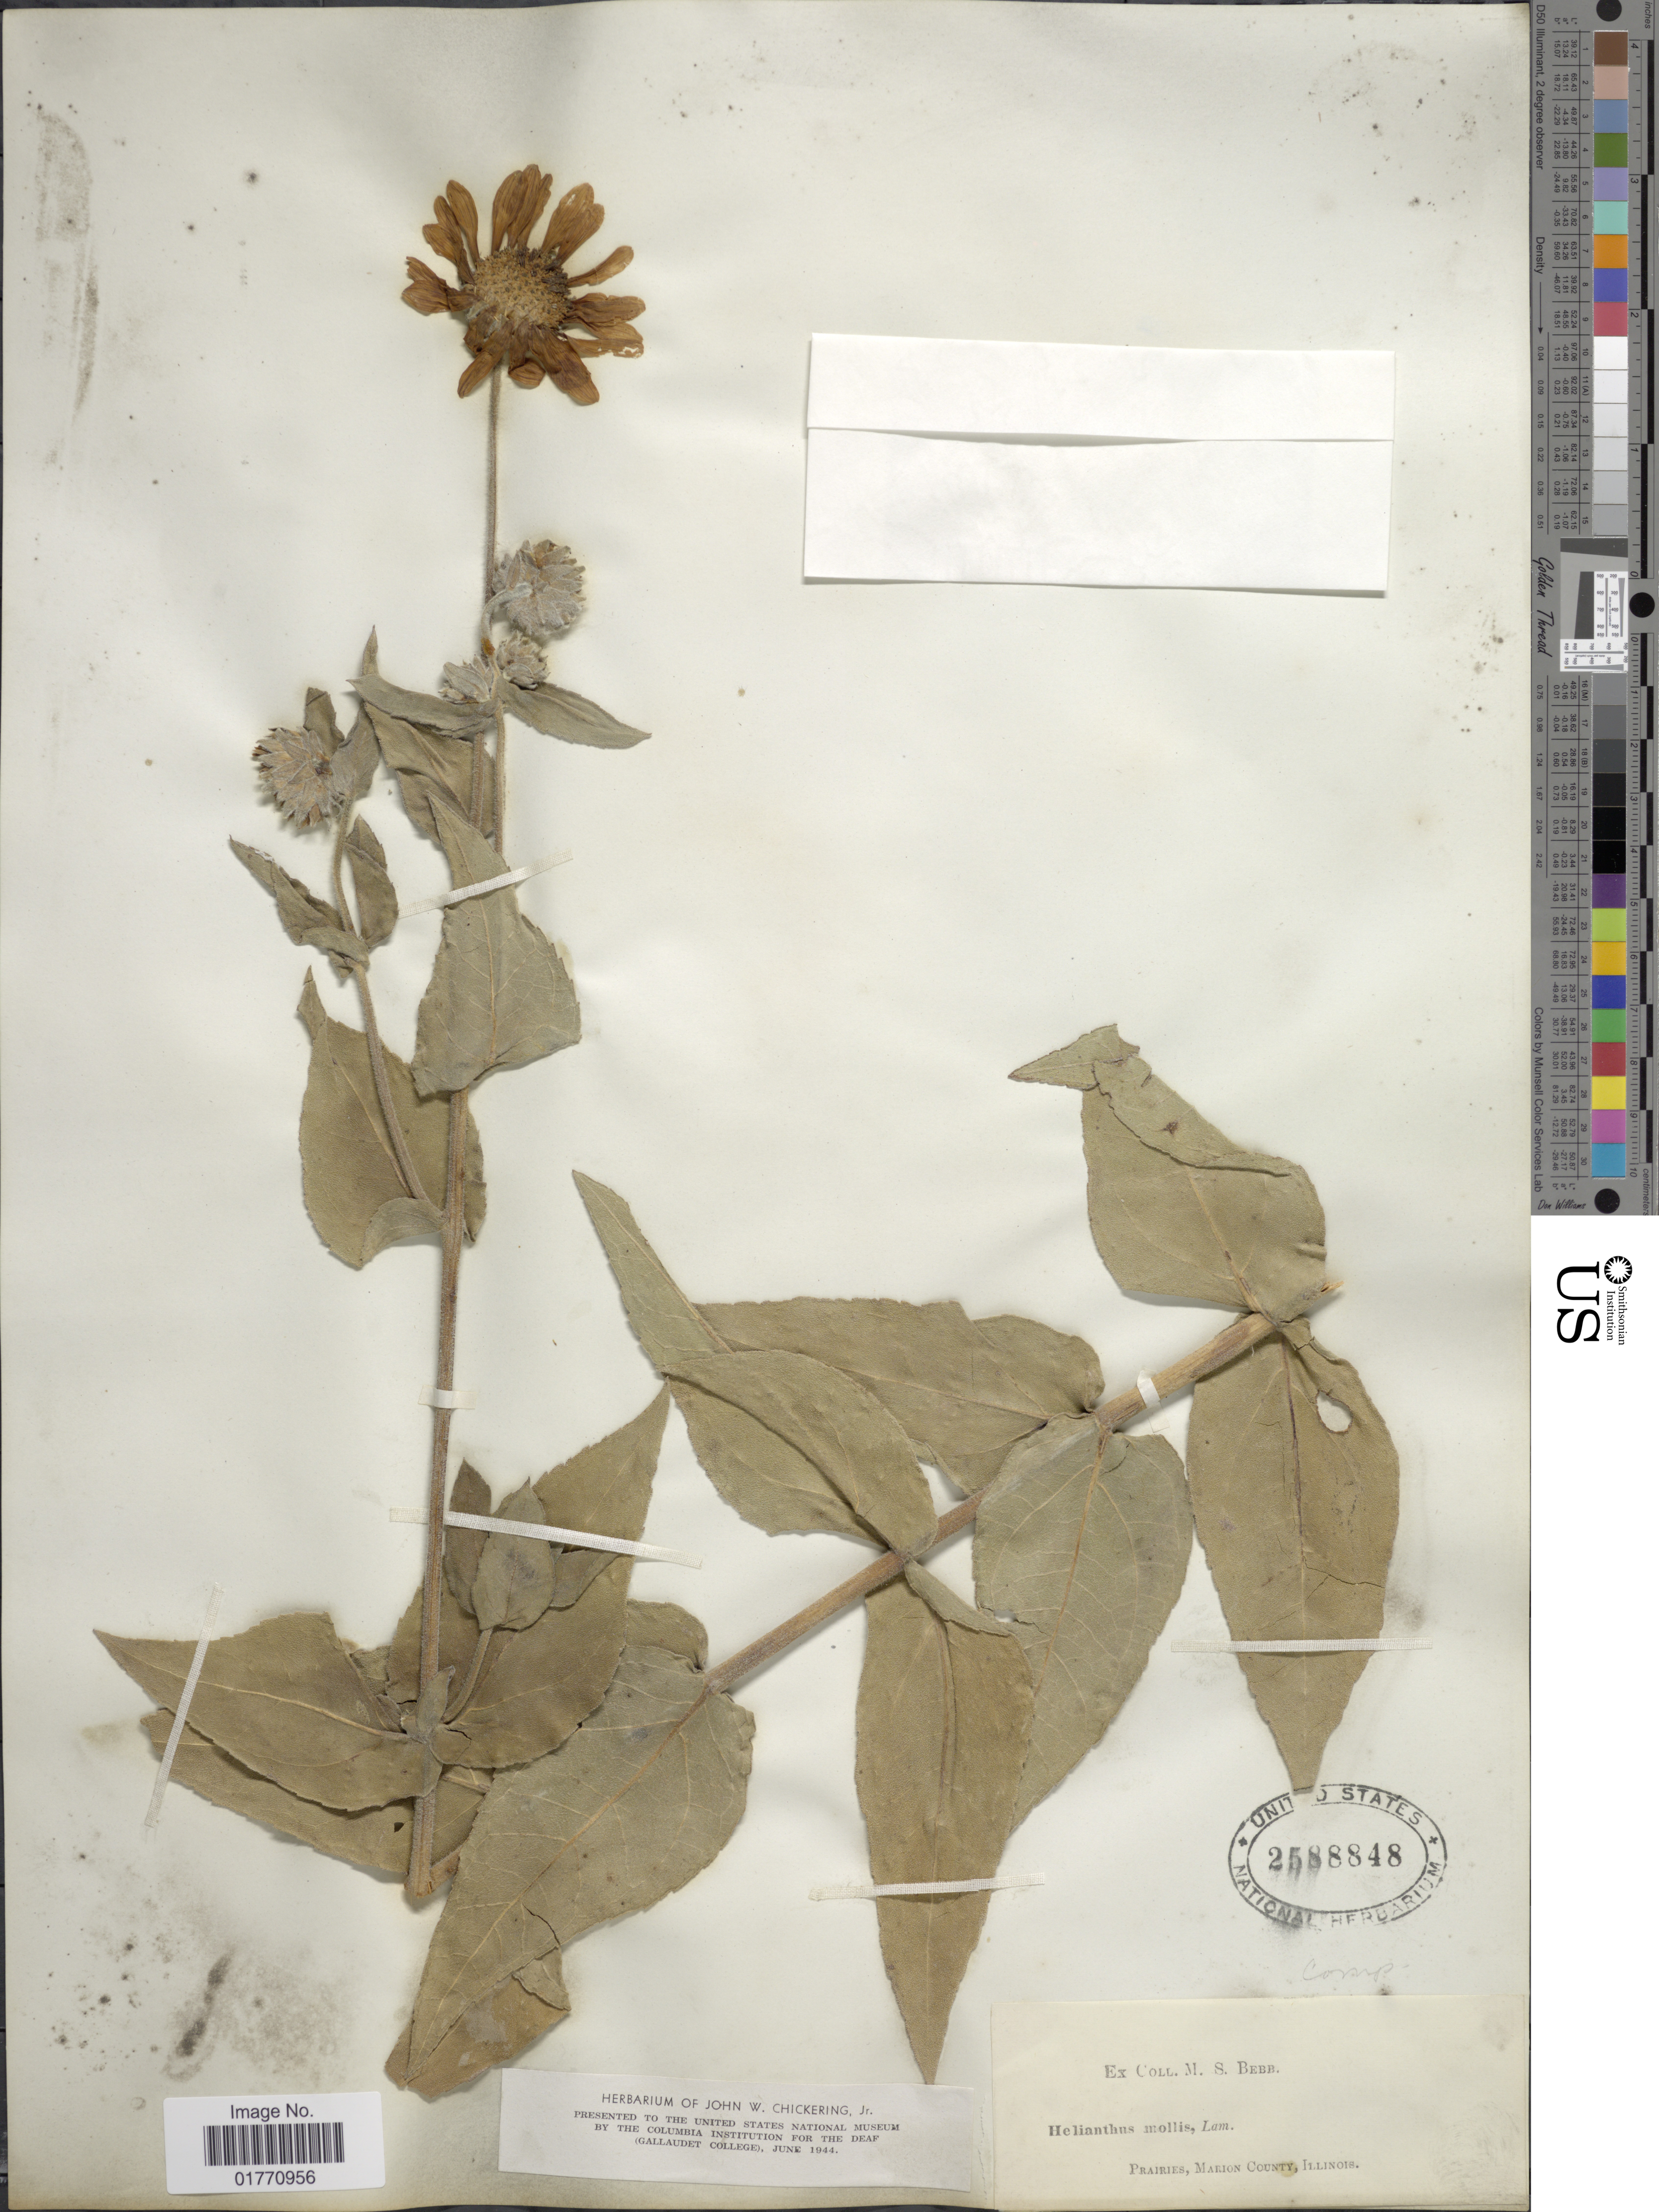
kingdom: Plantae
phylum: Tracheophyta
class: Magnoliopsida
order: Asterales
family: Asteraceae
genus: Helianthus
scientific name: Helianthus mollis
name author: Lam.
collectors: M. Bebb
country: United States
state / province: Illinois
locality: Prairies, Marion County.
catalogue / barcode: US 2588848